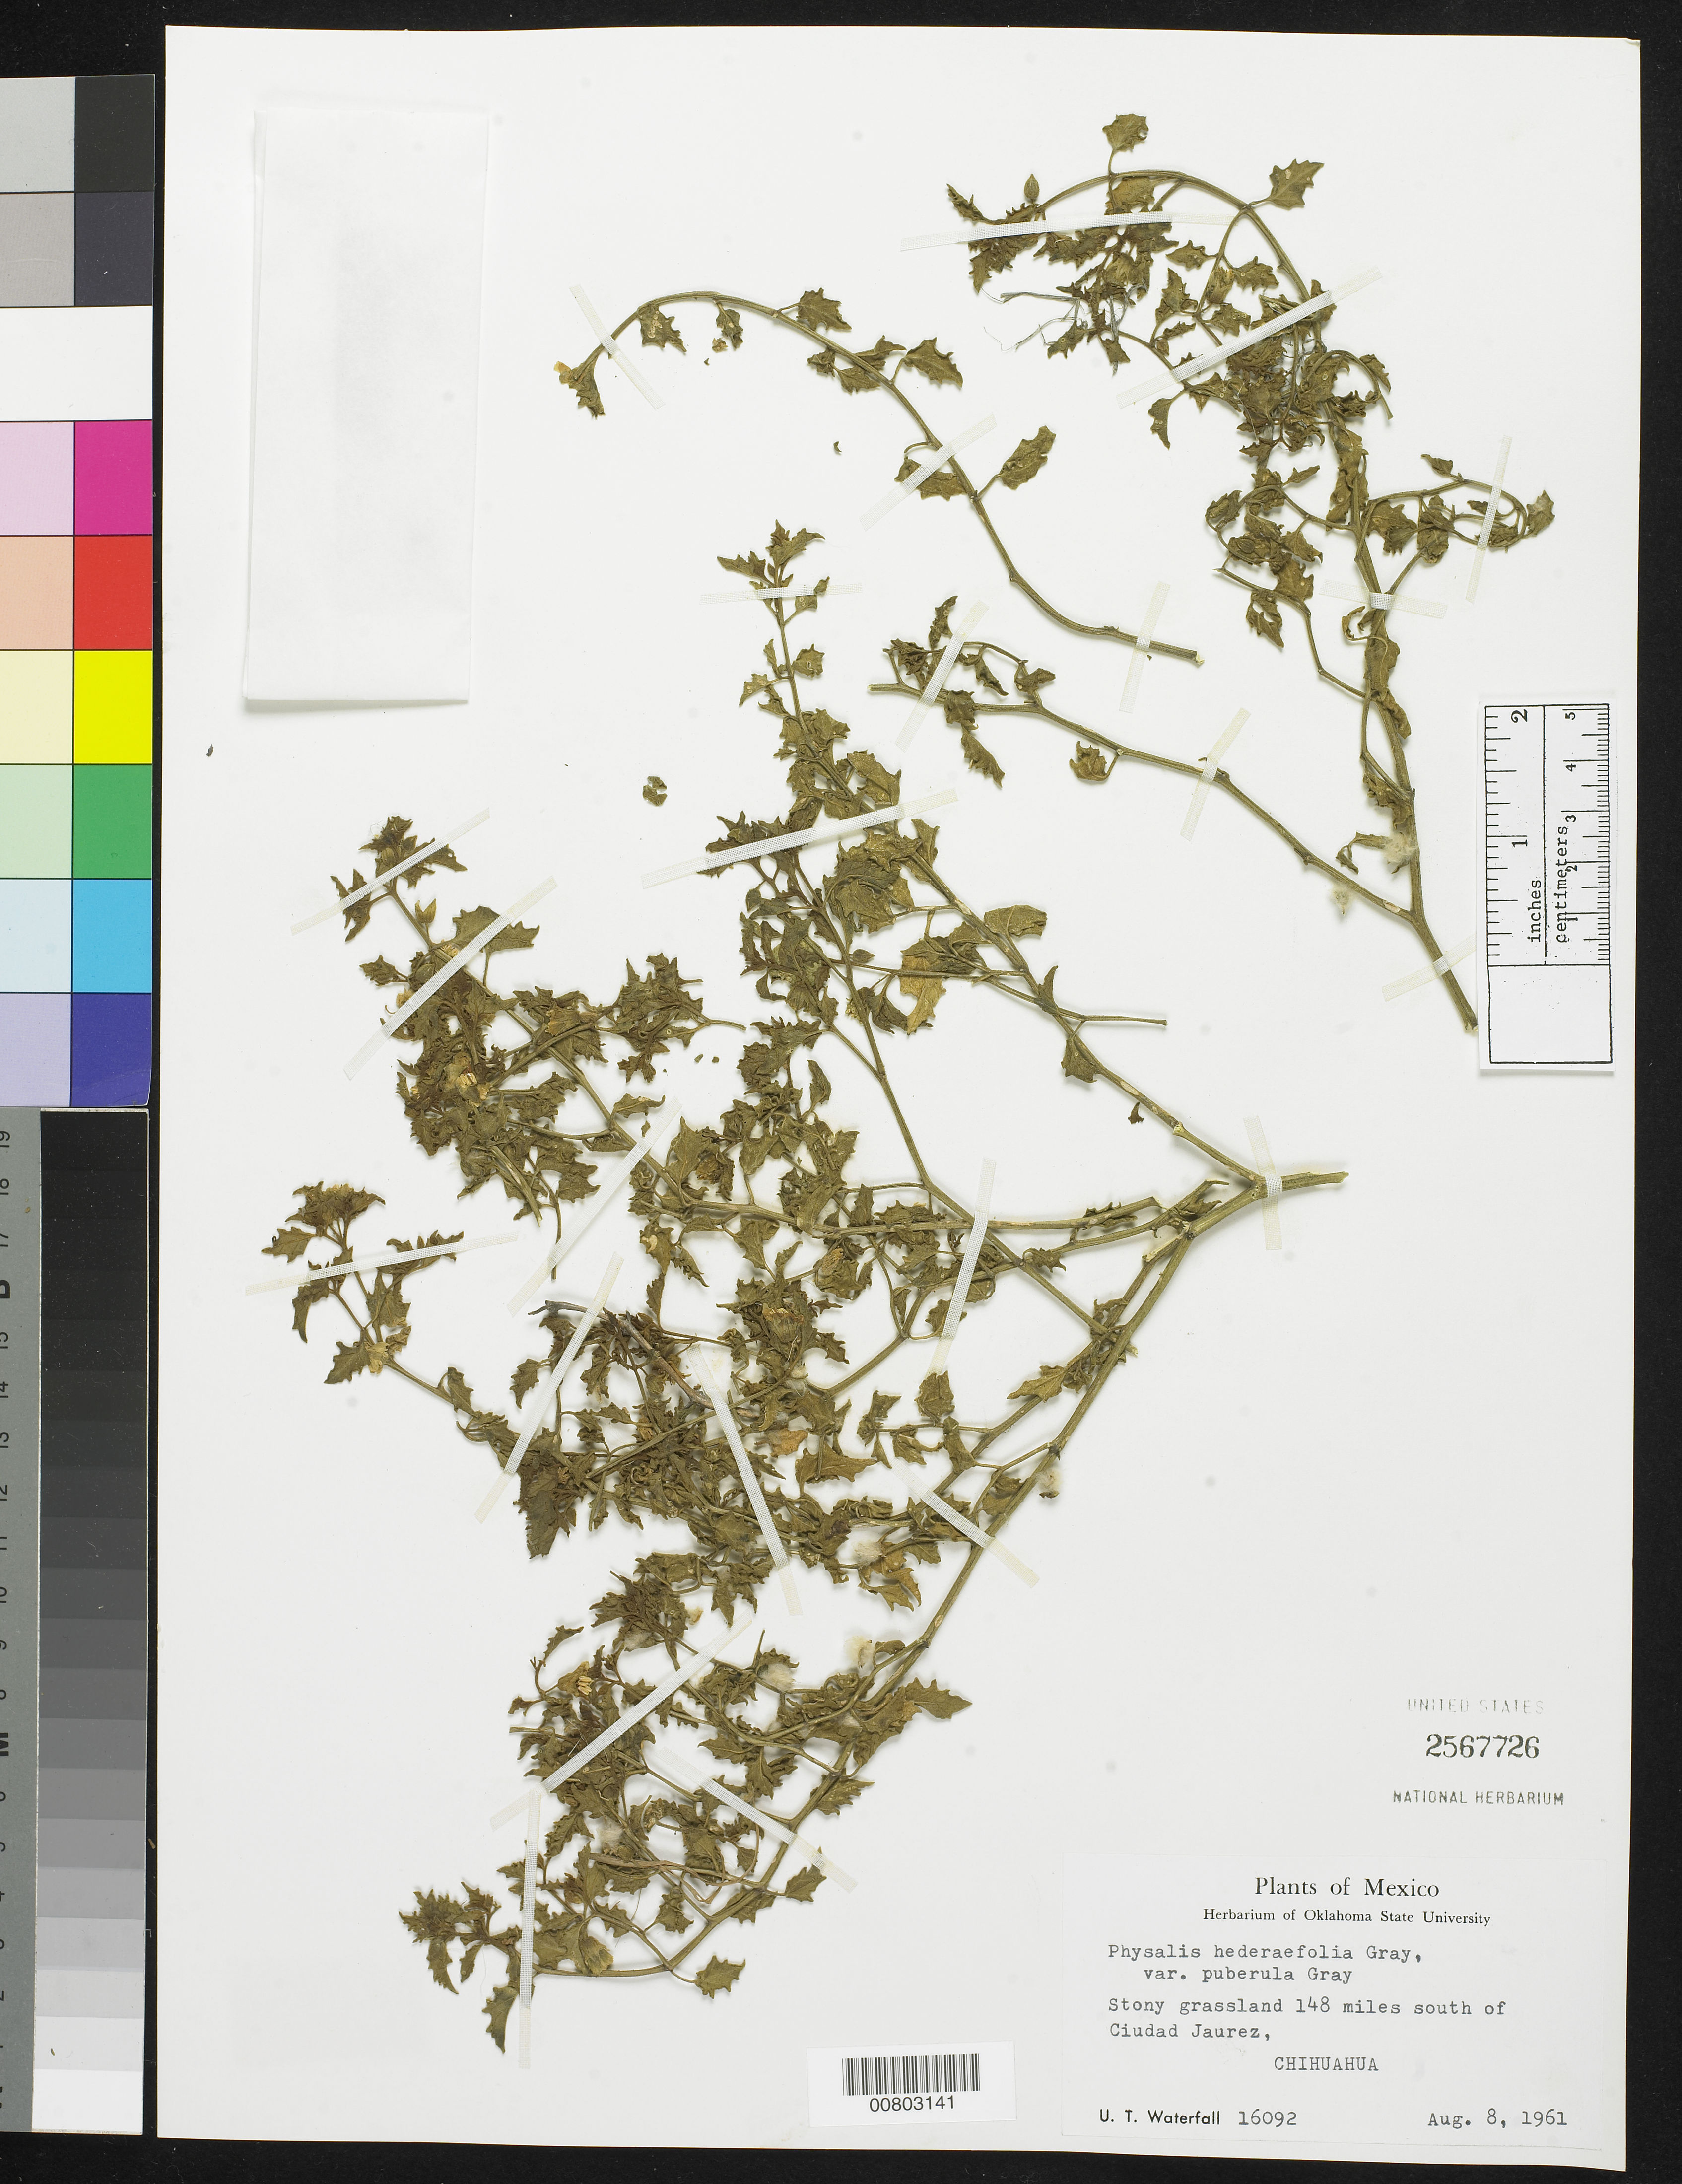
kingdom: Plantae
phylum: Tracheophyta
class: Magnoliopsida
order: Solanales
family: Solanaceae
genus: Physalis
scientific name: Physalis hederifolia var. puberula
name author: A. Gray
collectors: U. T. Waterfall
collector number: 16092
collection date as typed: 08 Aug 1961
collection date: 1961-08-08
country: Mexico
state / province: Chihuahua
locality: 148 miles south of Ciudad Juarez, Chihuahua.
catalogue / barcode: US 2567726